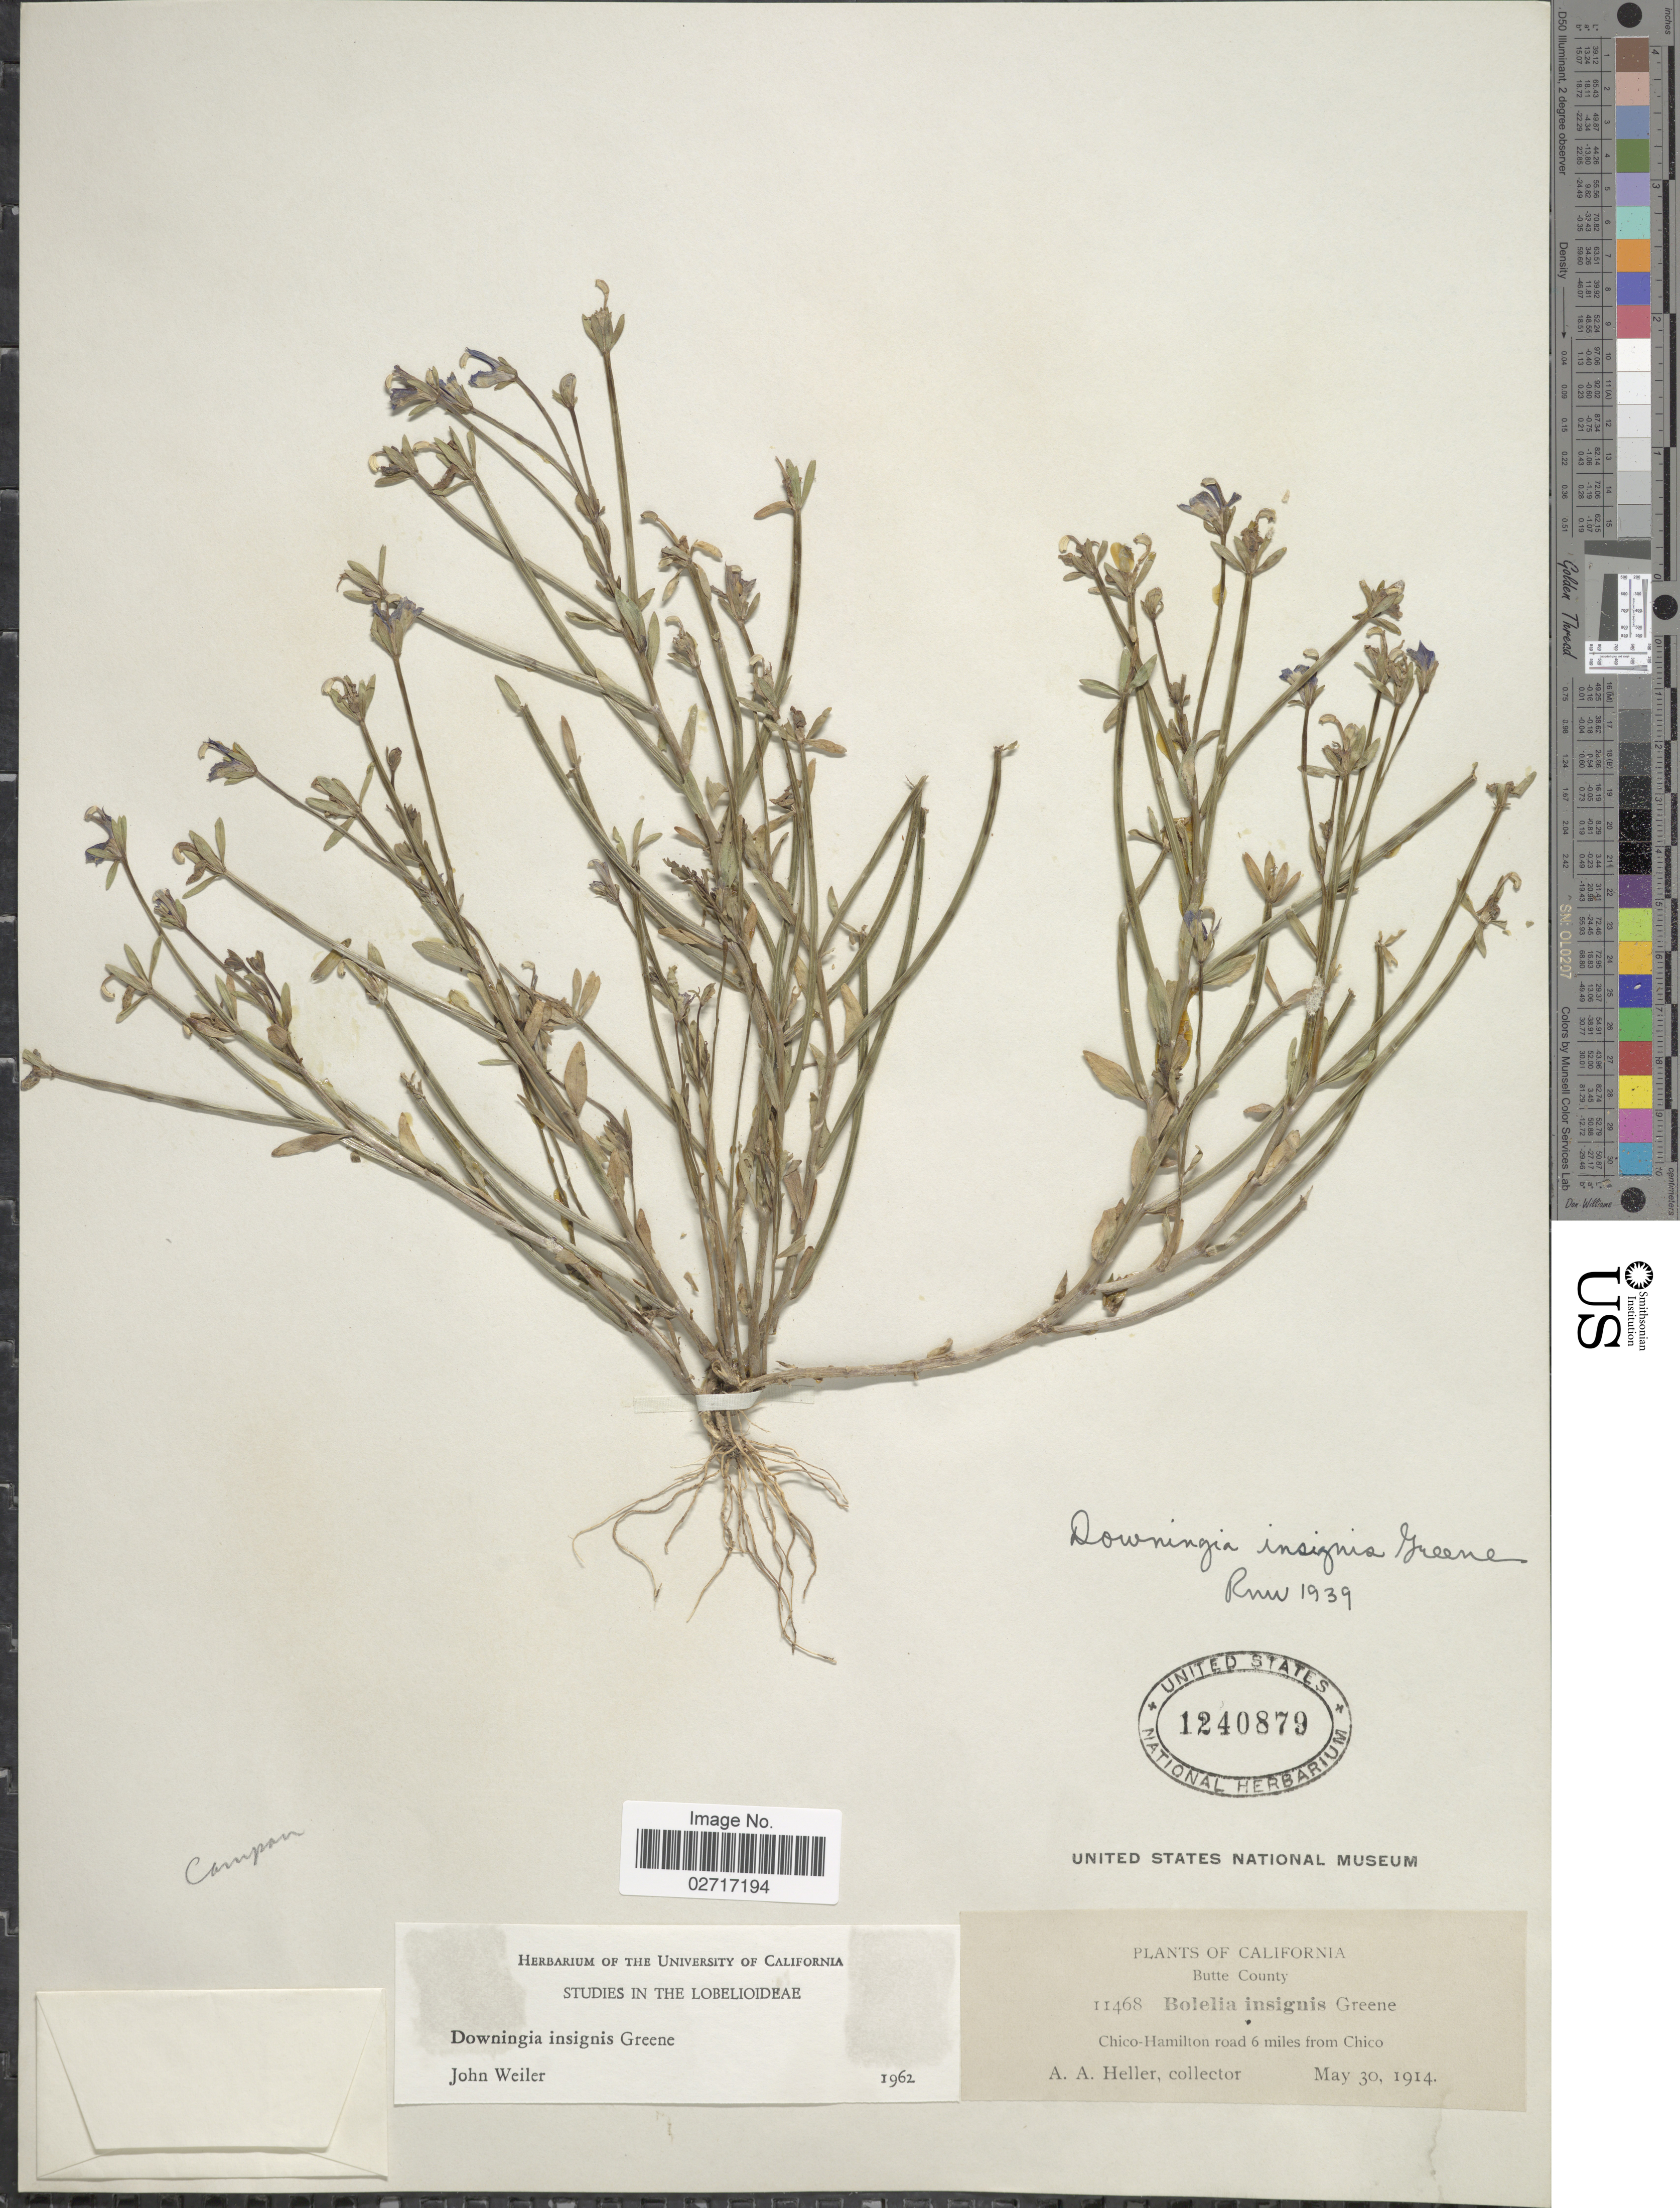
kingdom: Plantae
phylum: Tracheophyta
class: Magnoliopsida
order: Asterales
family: Campanulaceae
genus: Downingia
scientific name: Downingia insignis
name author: Greene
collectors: A. A. Heller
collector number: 11468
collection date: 1914-05-30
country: United States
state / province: California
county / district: Butte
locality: Butte County. Chico- Hamilton road 6 miles from Chico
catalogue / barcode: US 1240879